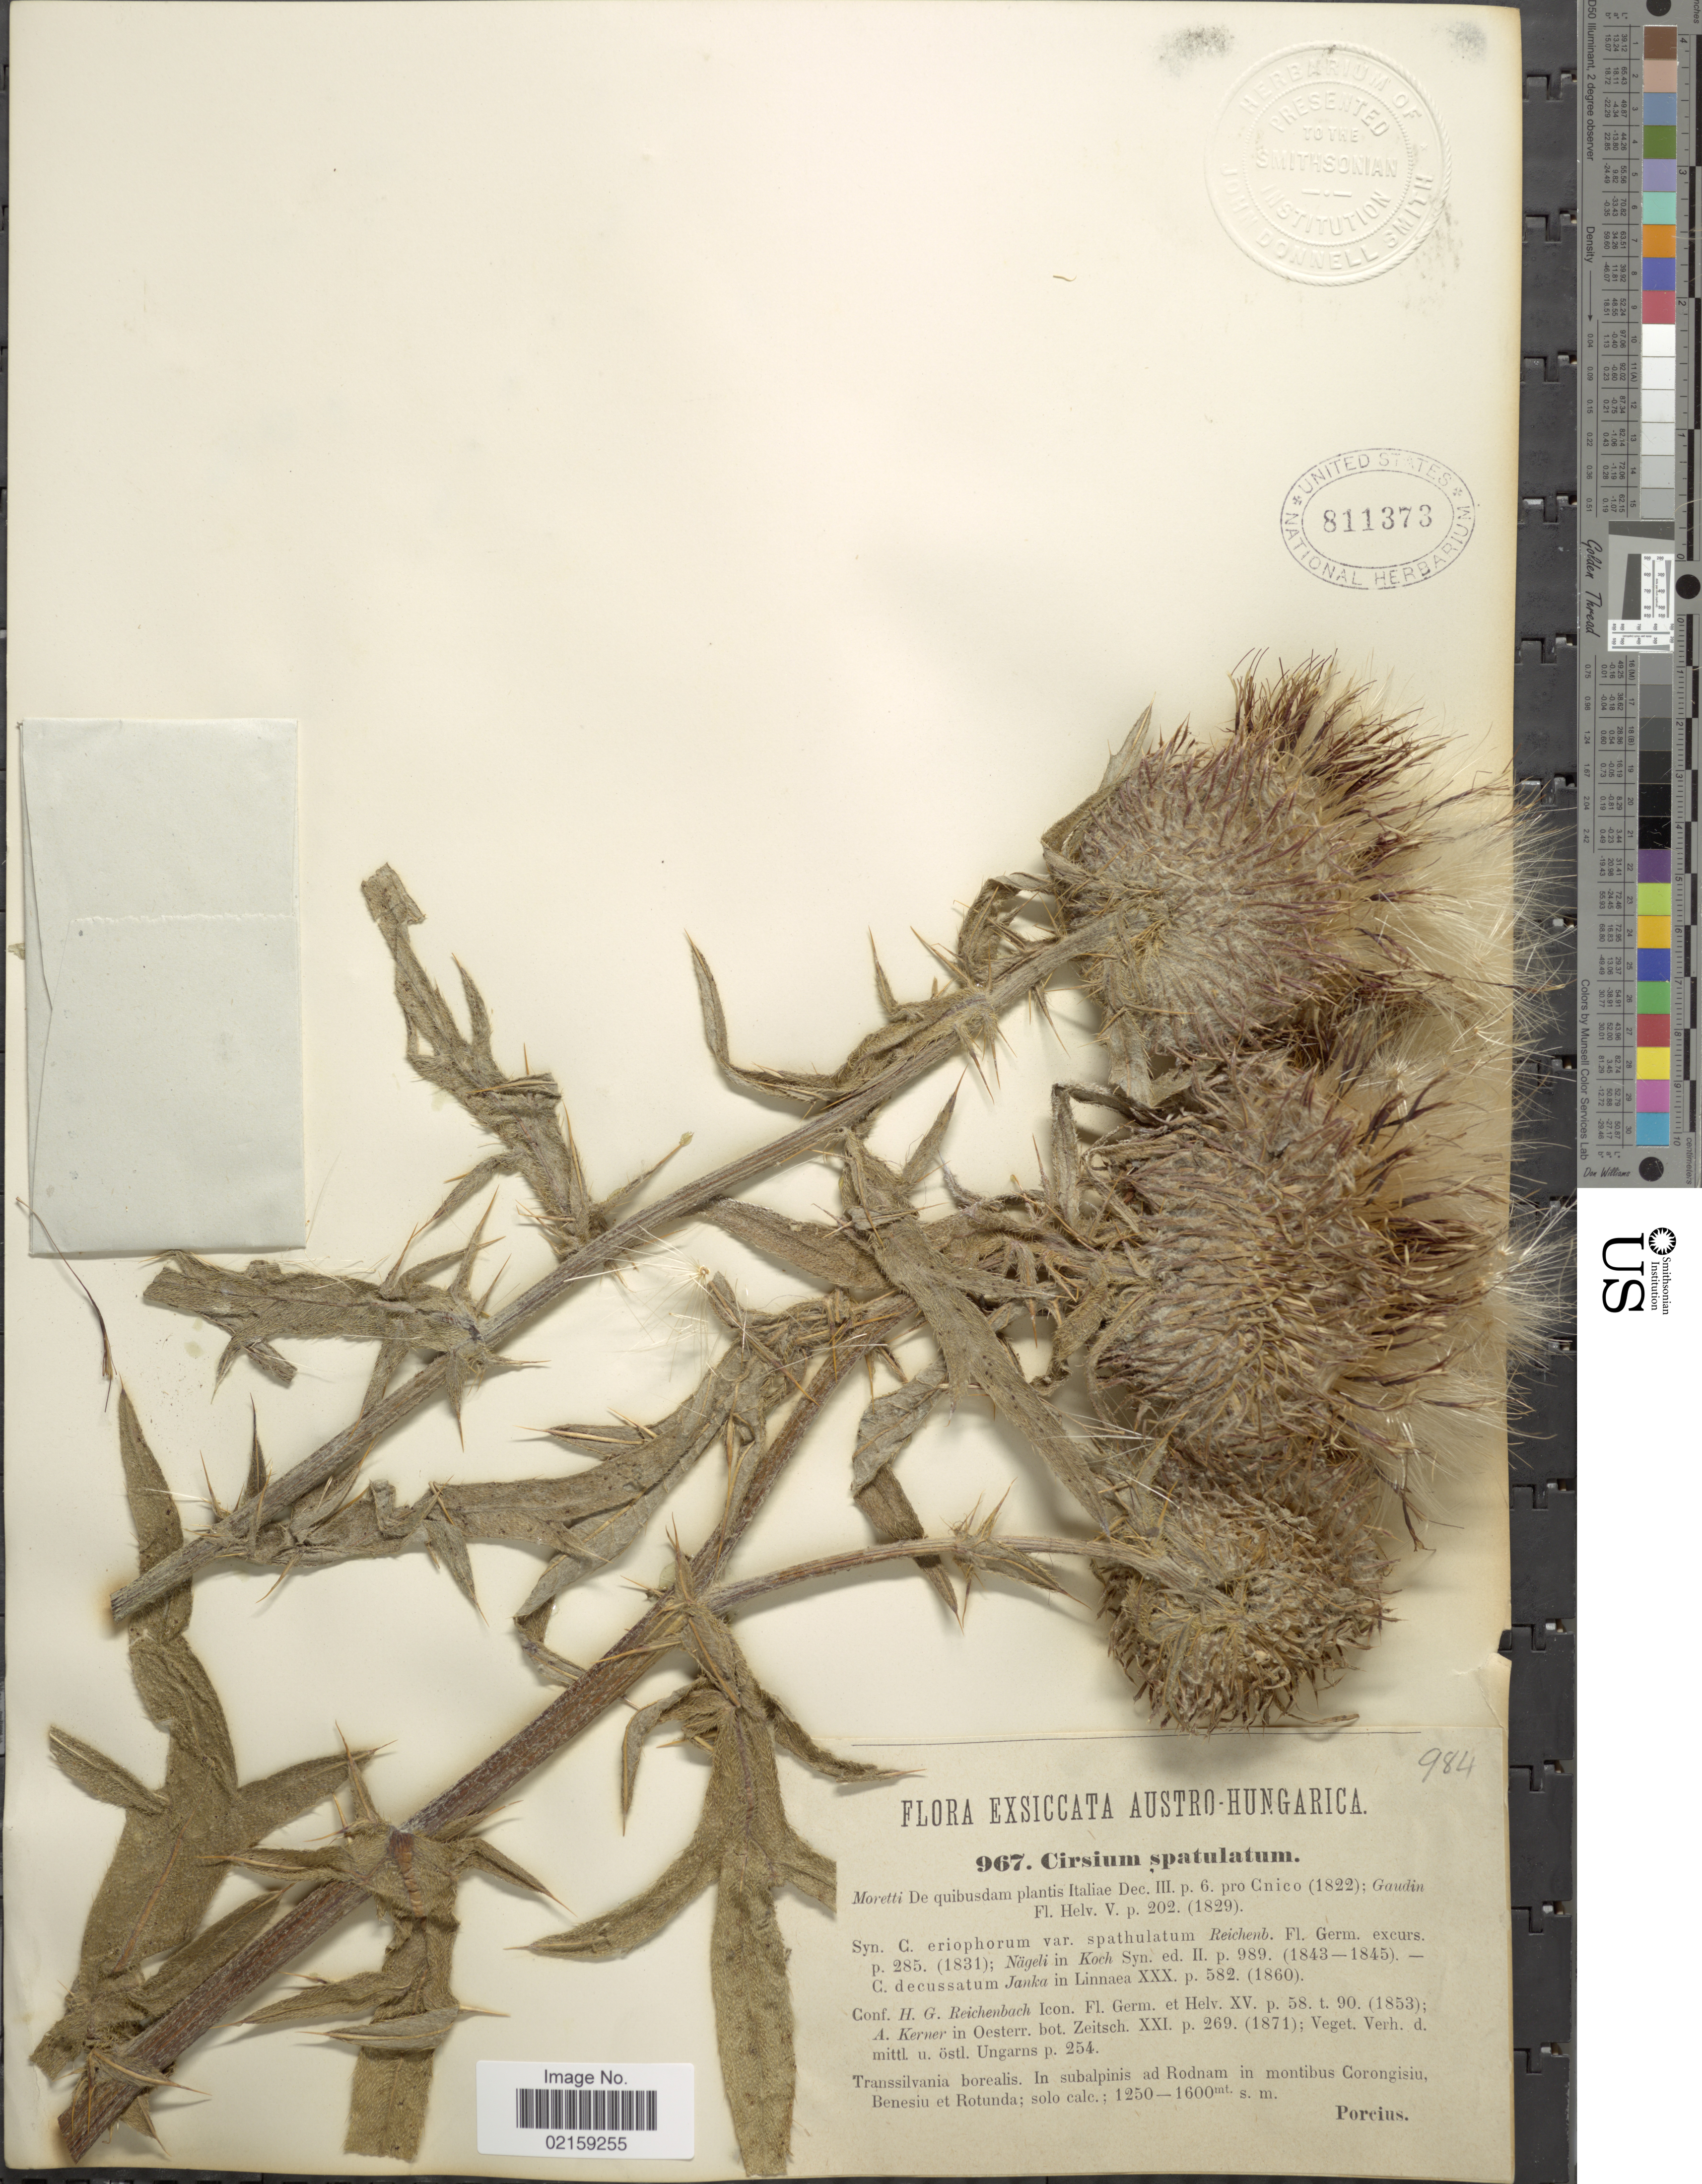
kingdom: Plantae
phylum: Tracheophyta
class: Magnoliopsida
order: Asterales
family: Asteraceae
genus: Cirsium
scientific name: Cirsium spathulatum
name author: (Moretti) Gaudin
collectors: F. Porcius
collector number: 967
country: Hungary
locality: Transsilvania borealis. In subalpins ad Rodnam in montibus Corongisiu, Benesiu et Rotunda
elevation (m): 1250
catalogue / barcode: US 811373